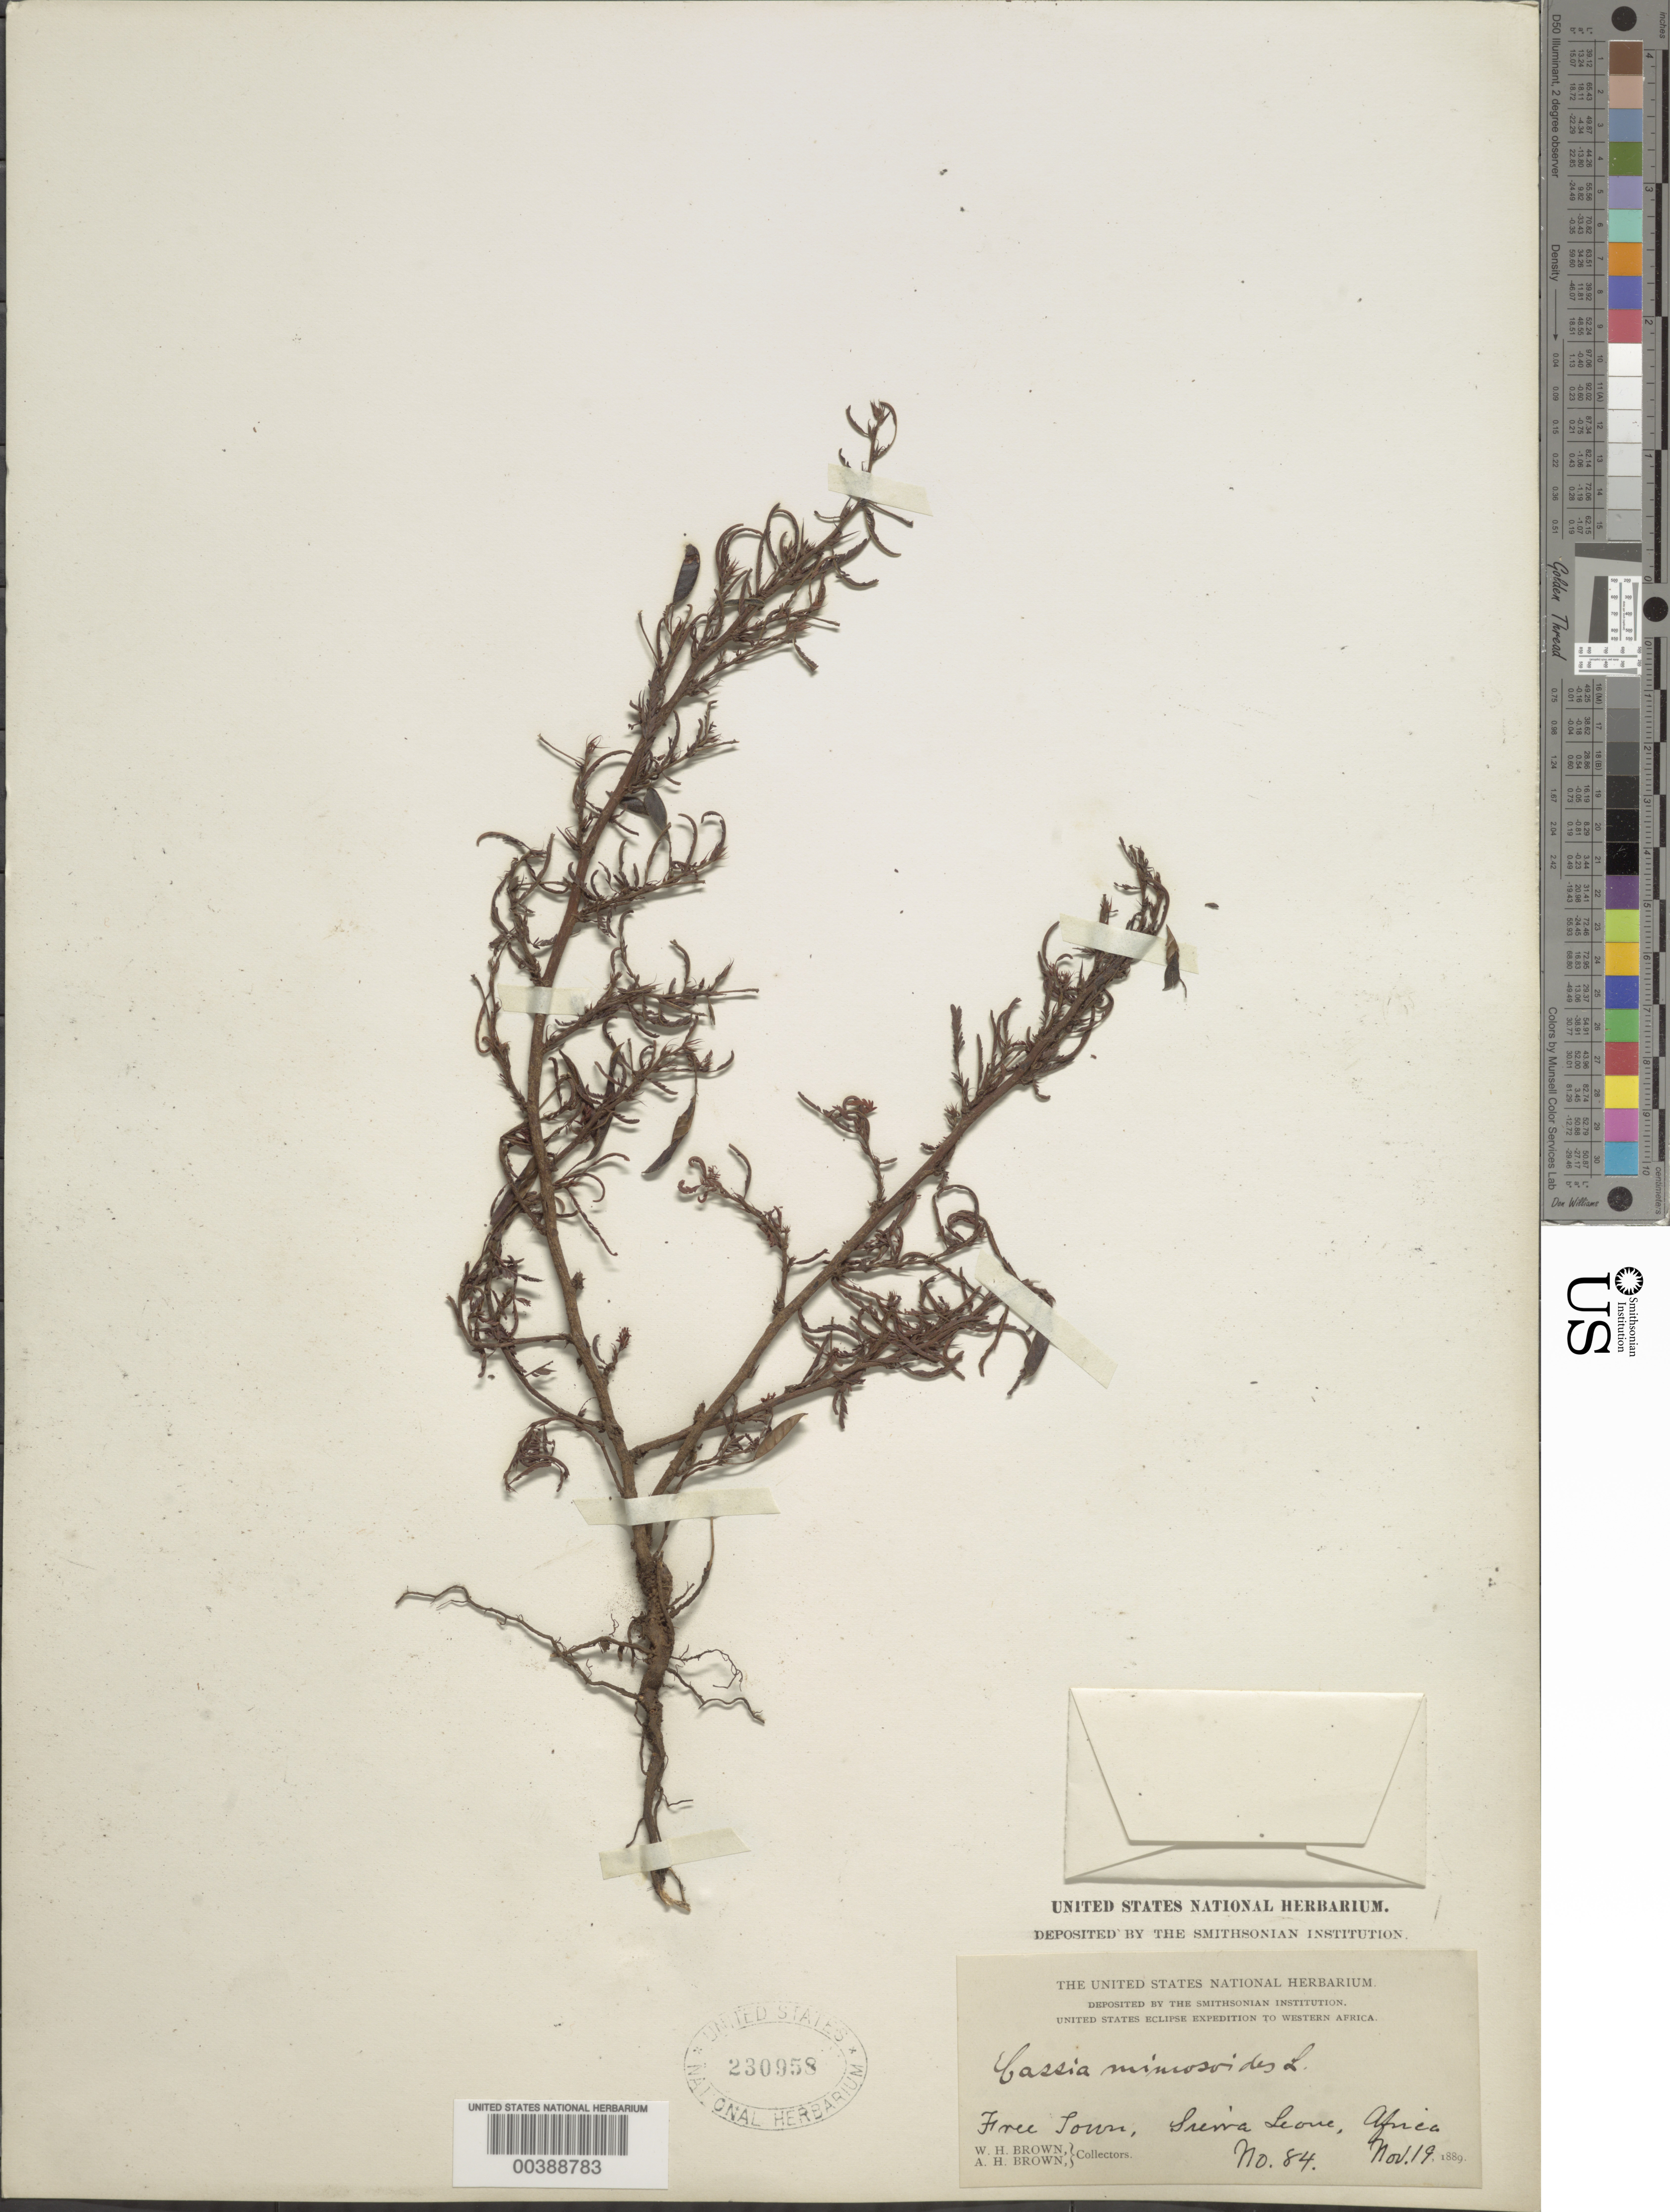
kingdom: Plantae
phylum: Tracheophyta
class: Magnoliopsida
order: Fabales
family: Fabaceae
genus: Chamaecrista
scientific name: Chamaecrista mimosoides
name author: (L.) Greene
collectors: W. H. Brown & A. H. Brown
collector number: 84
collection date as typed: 19 Nov 1889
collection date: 1889-11-19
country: Sierra Leone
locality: Free town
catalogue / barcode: US 230958